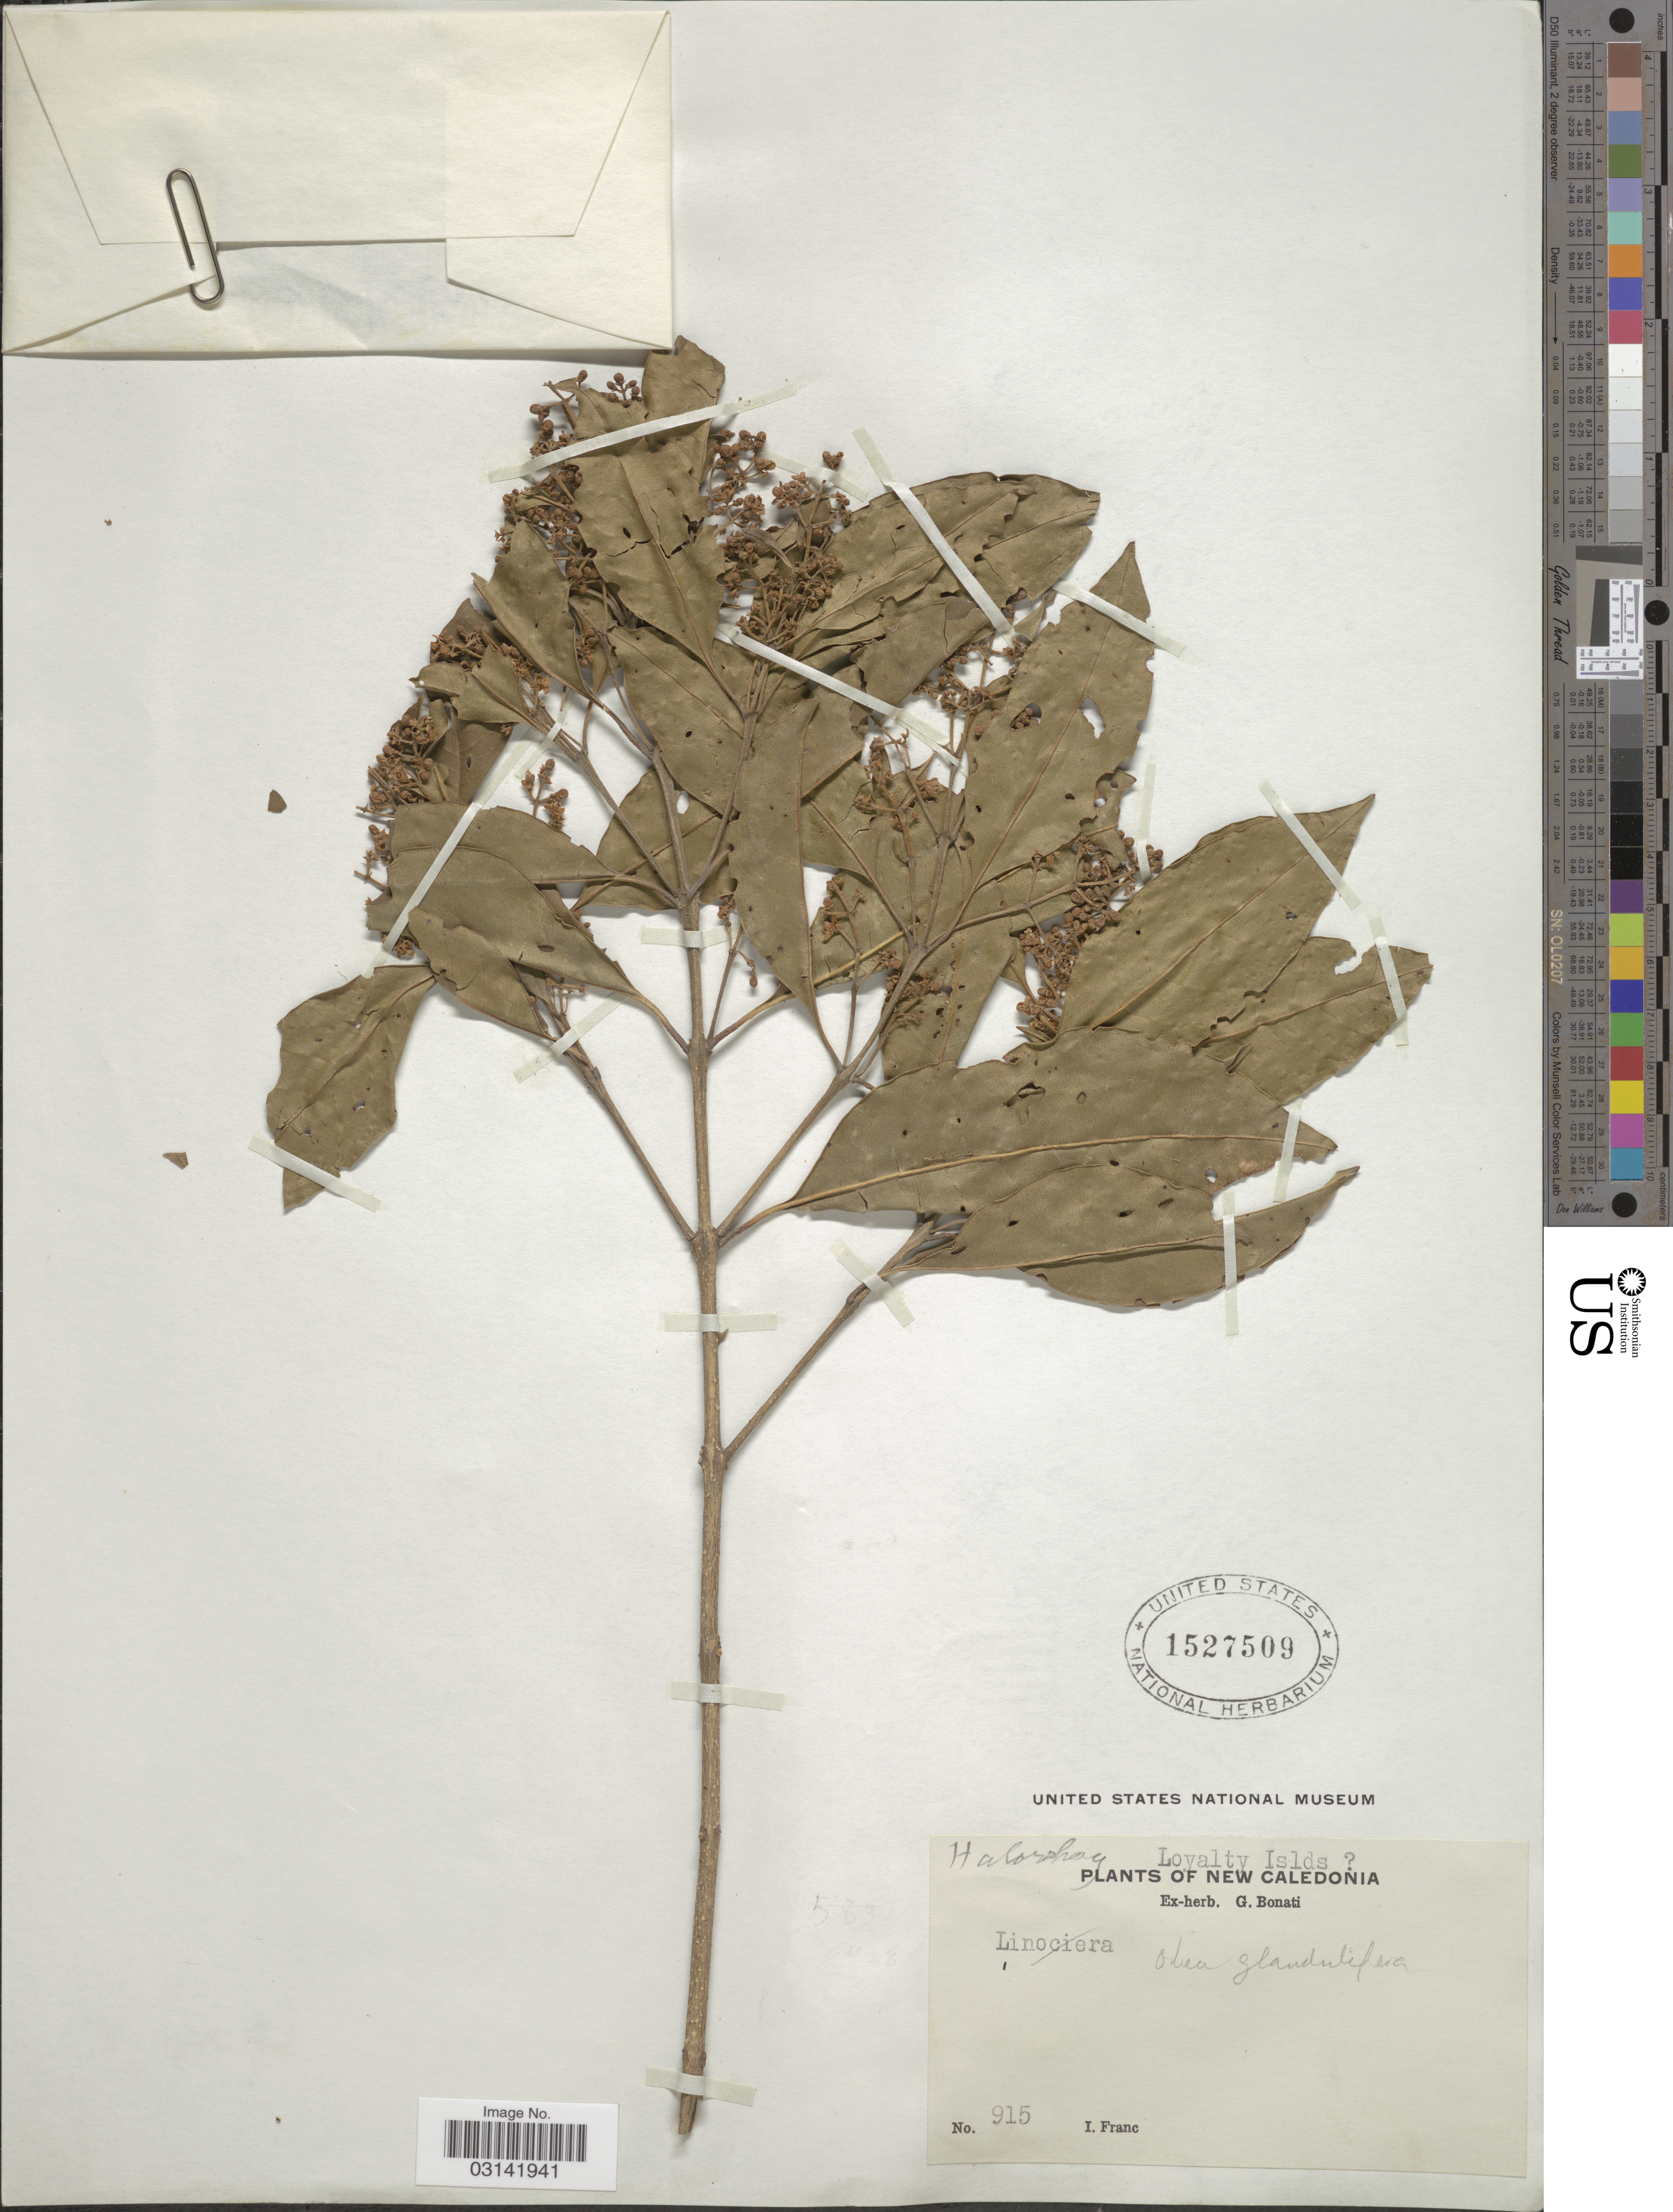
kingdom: Plantae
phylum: Tracheophyta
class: Magnoliopsida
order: Lamiales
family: Oleaceae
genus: Olea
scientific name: Olea glandulifera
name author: Wall. ex G. Don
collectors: I. Franc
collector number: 915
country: New Caledonia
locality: Loyalty Islds [unsure placement]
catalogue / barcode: US 1527509